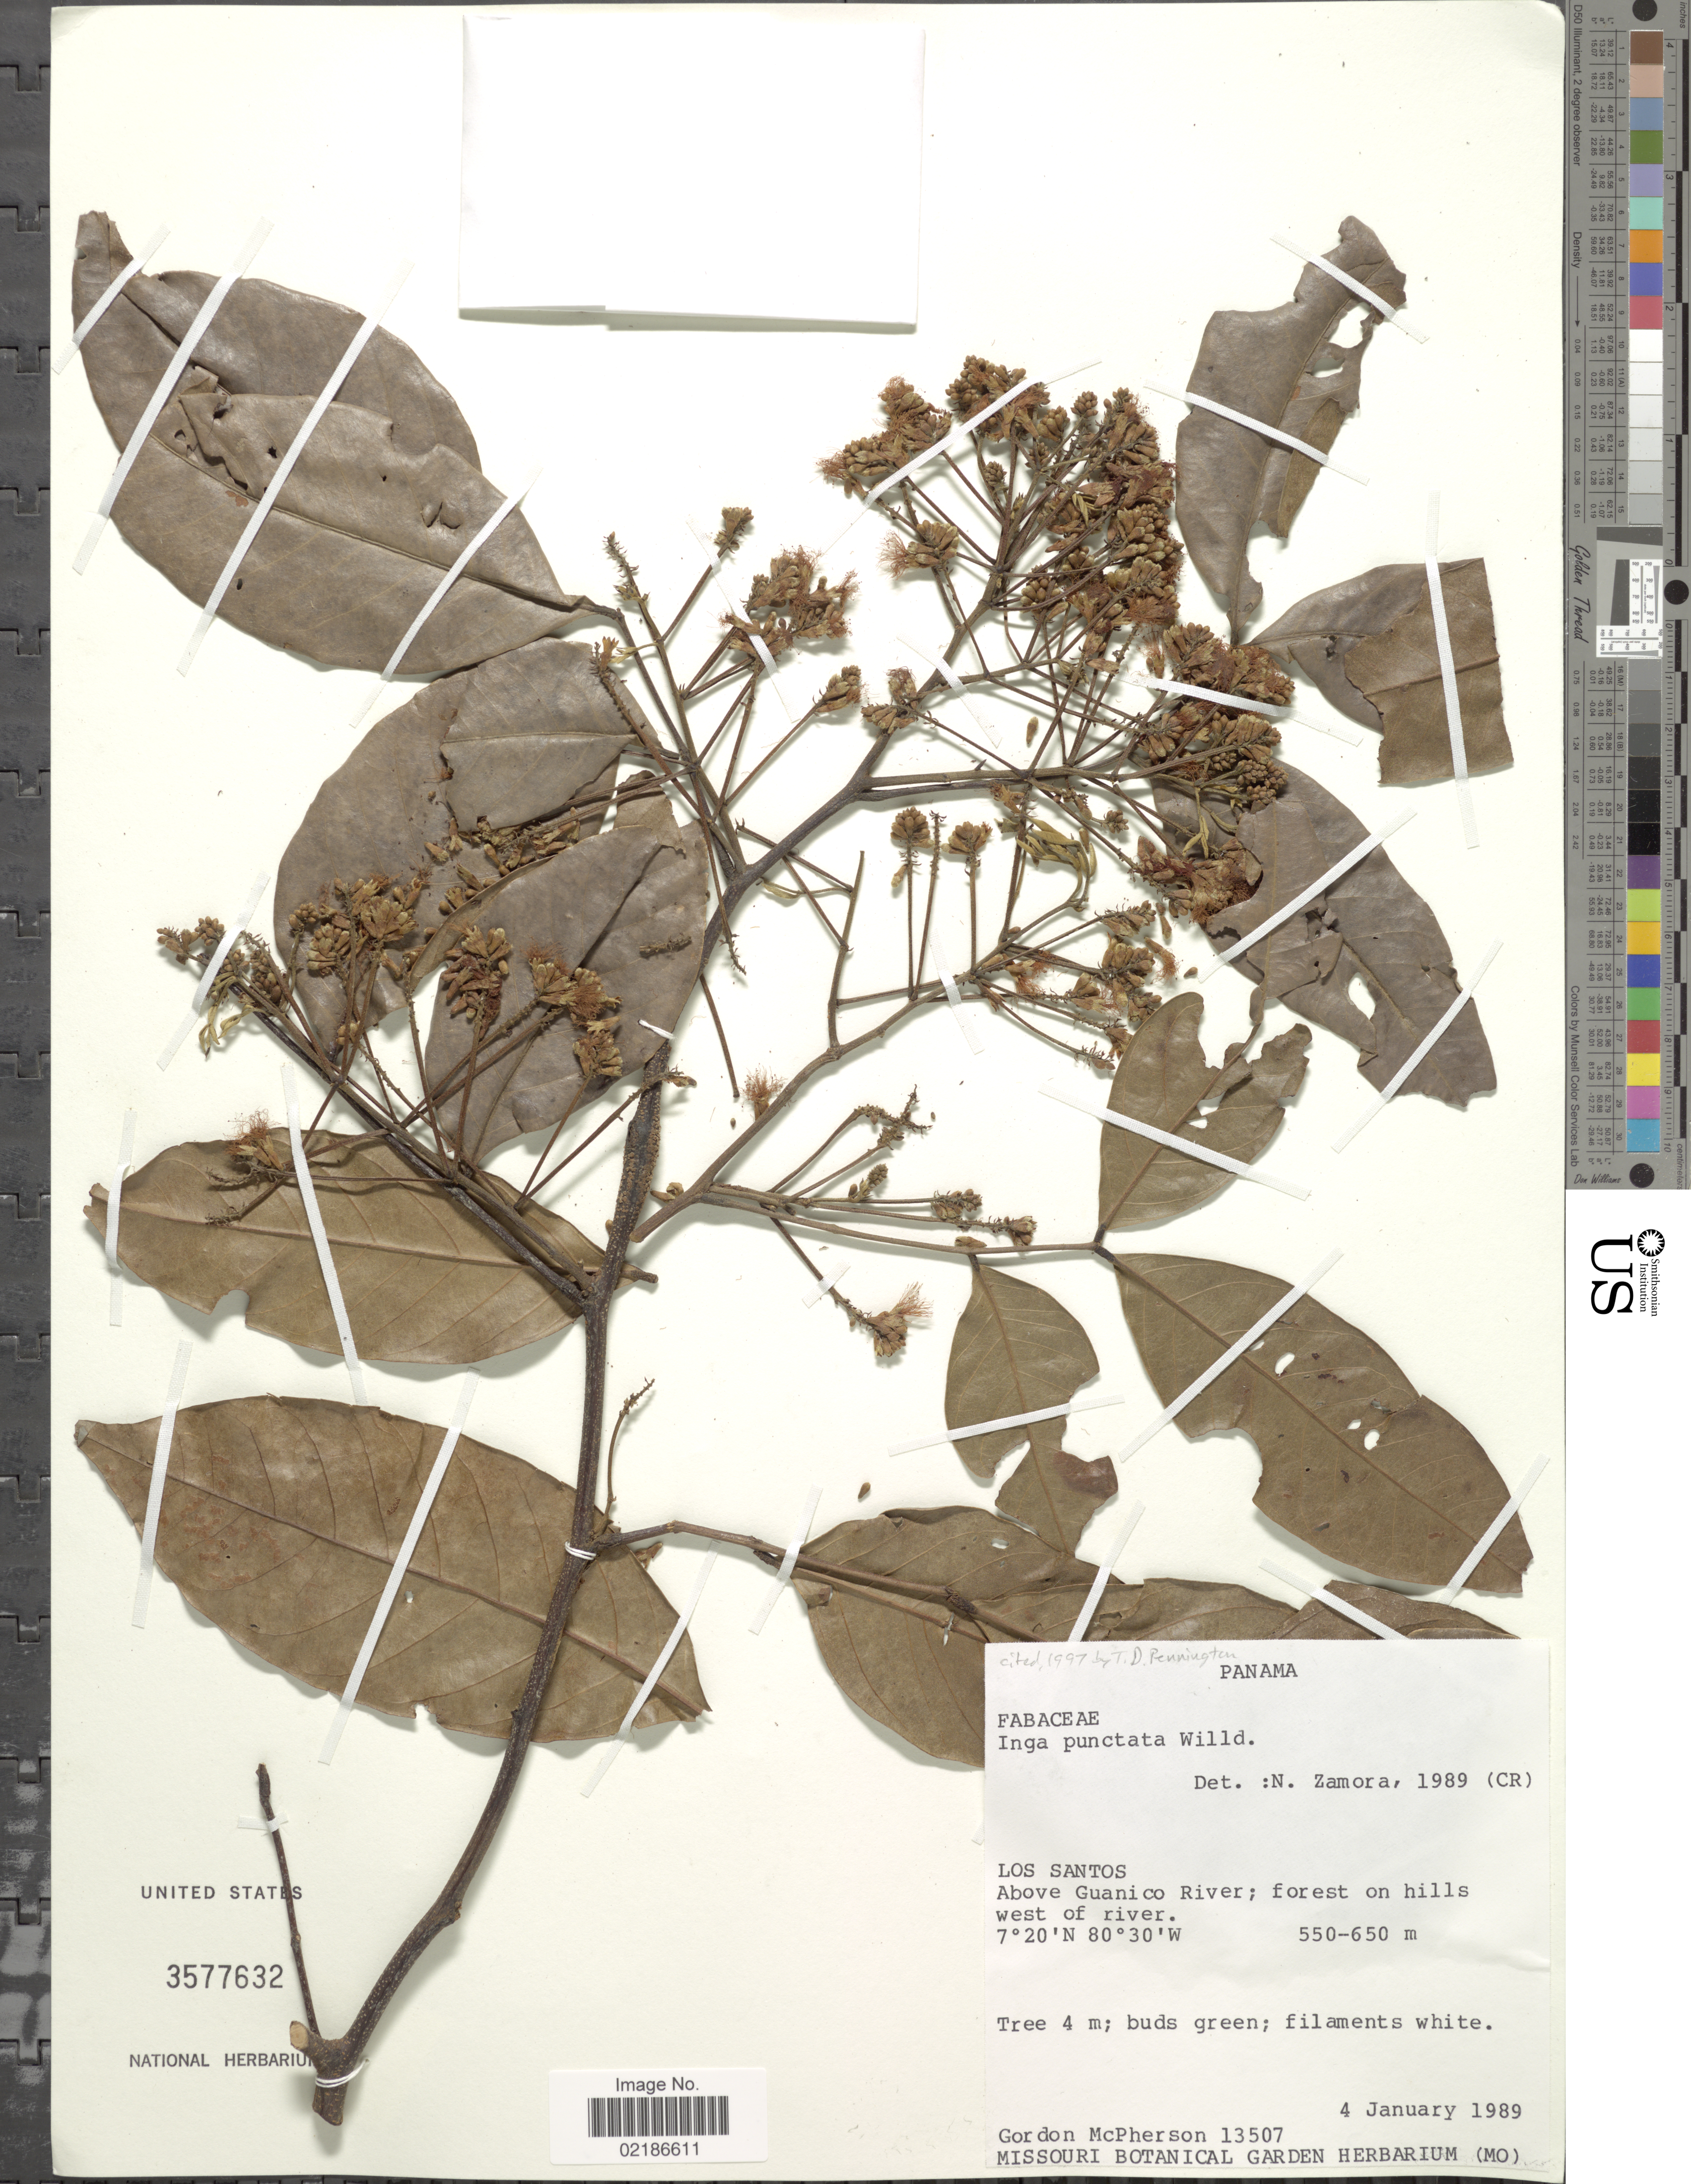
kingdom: Plantae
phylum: Tracheophyta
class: Magnoliopsida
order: Fabales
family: Fabaceae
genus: Inga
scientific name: Inga punctata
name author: Willd.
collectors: G. D. McPherson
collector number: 13507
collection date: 1989-01-04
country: Panama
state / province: Los Santos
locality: Above Guanico River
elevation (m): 550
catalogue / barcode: US 3577632